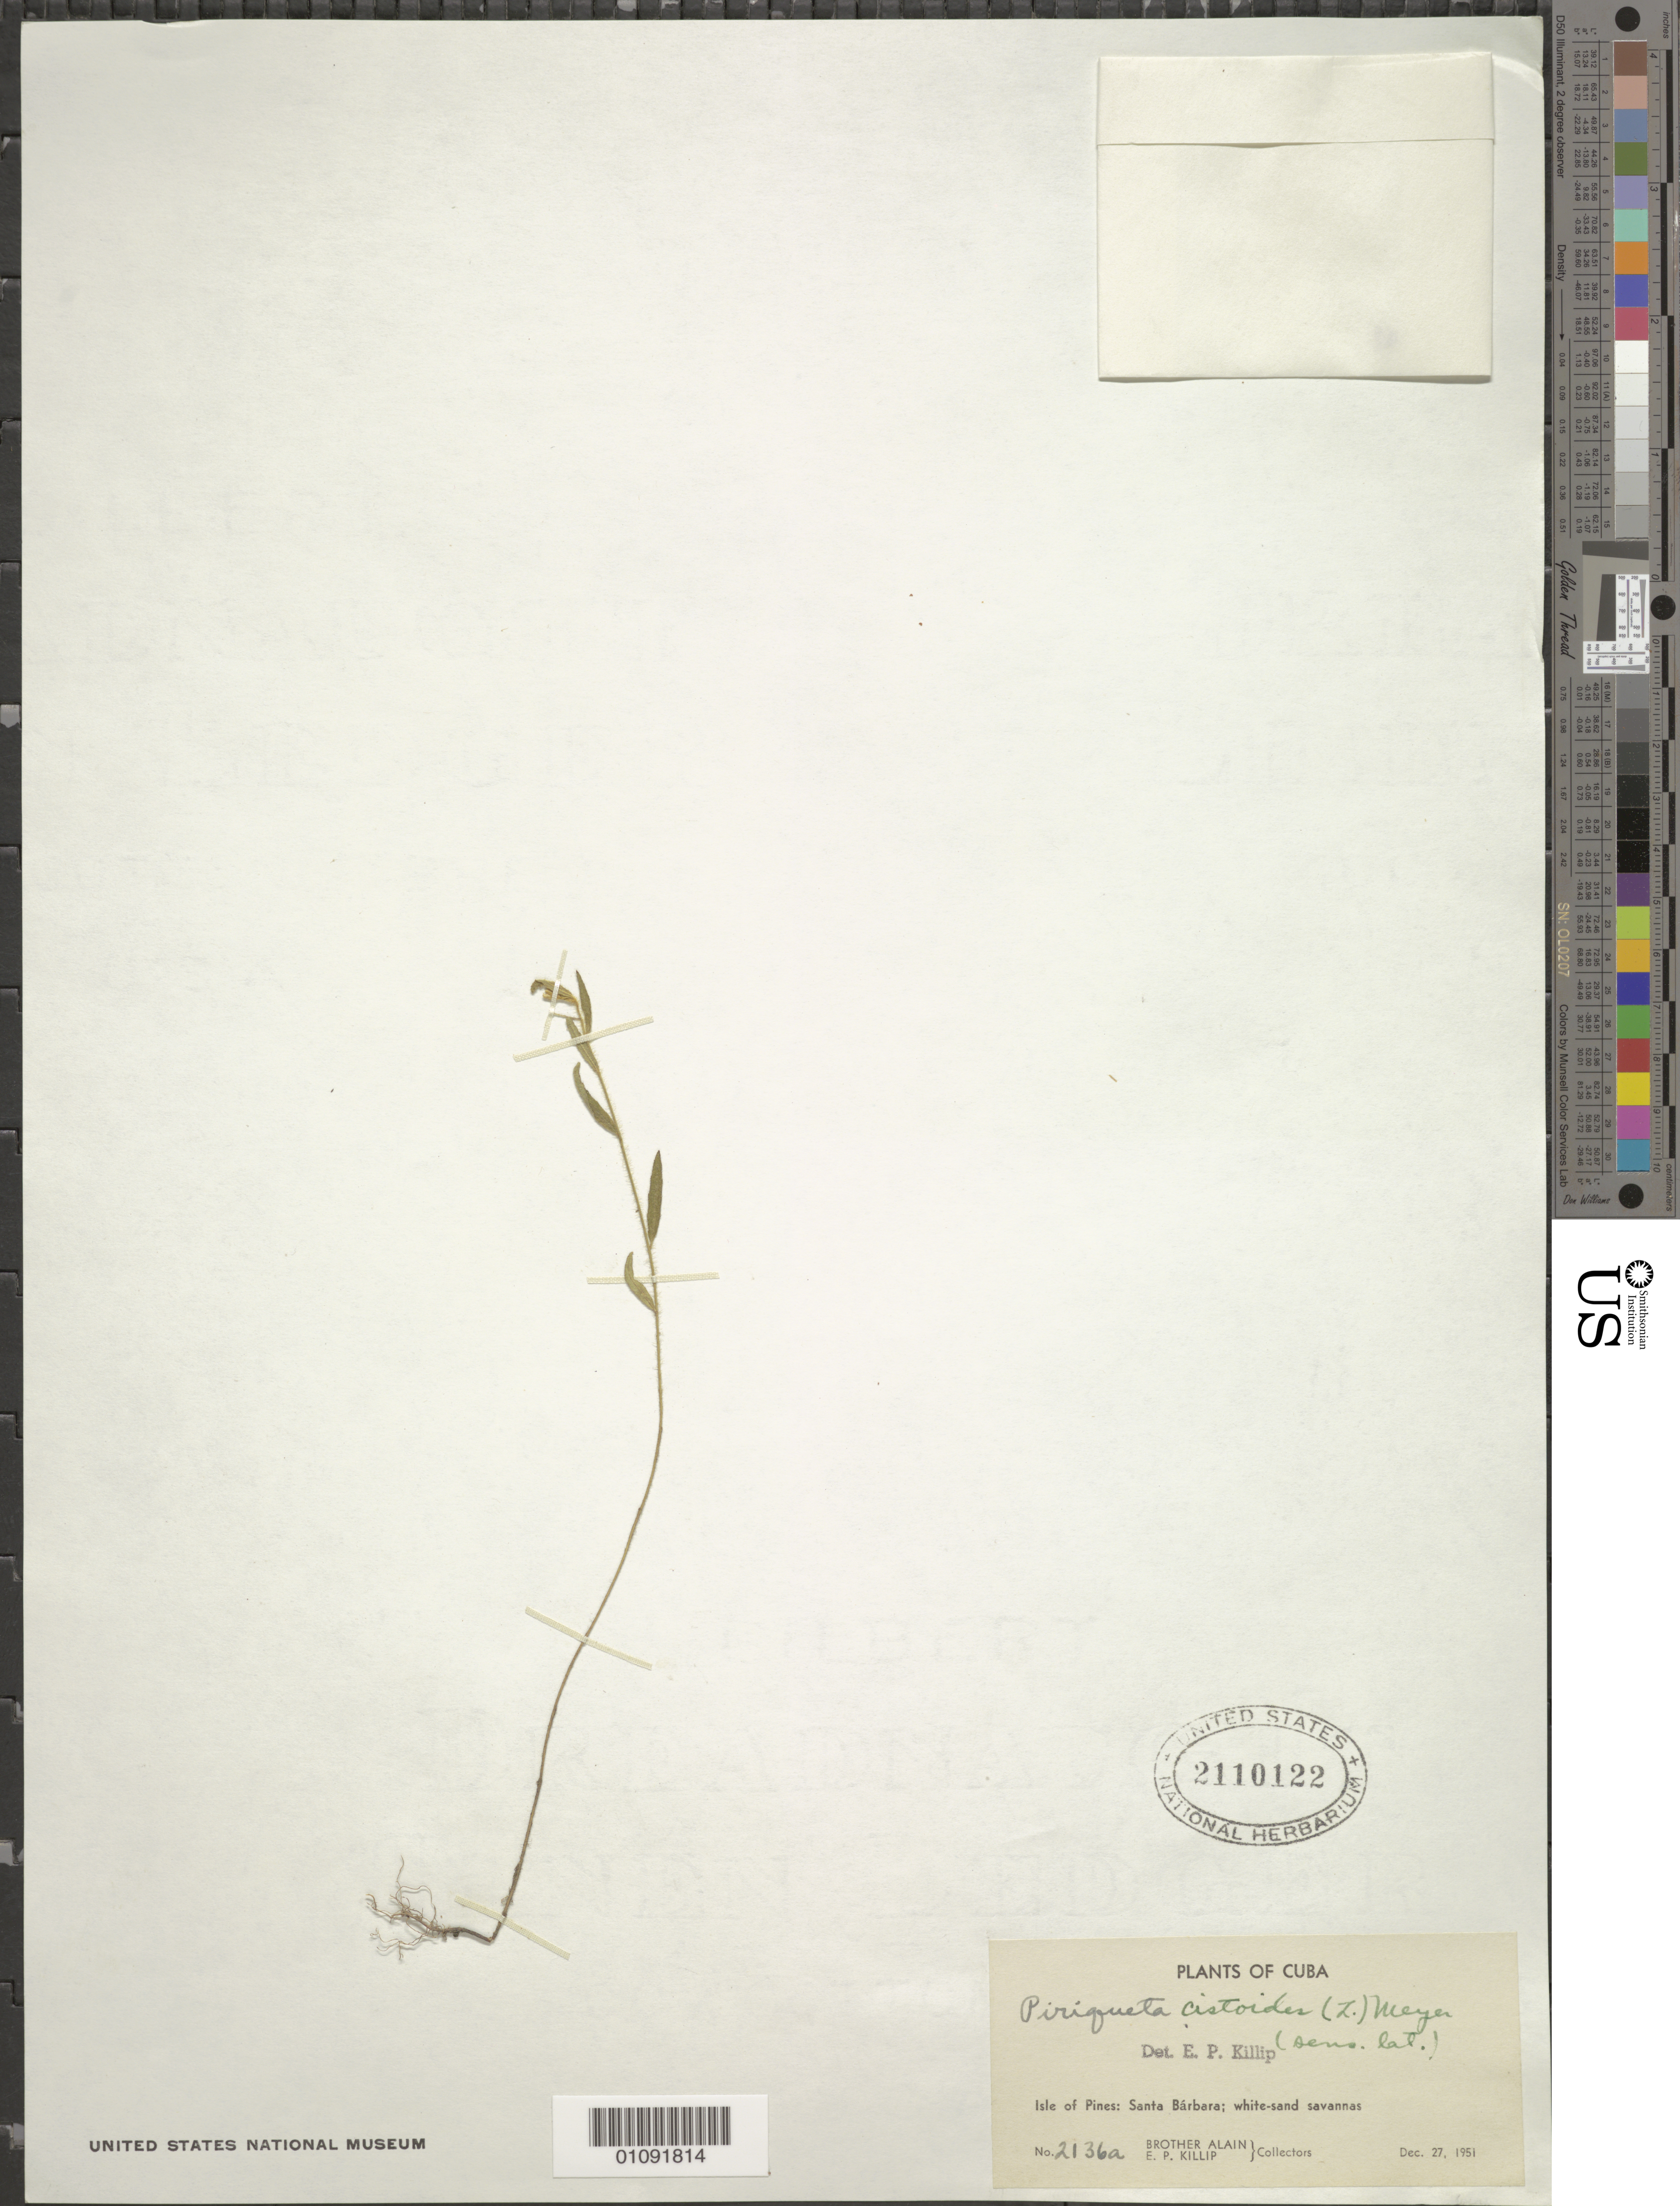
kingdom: Plantae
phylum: Tracheophyta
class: Magnoliopsida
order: Malpighiales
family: Turneraceae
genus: Piriqueta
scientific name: Piriqueta cistoides subsp. cistoides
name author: (L.) Griseb.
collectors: A. H. Liogier & E. P. Killip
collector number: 2136a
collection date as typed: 27 Dec 1951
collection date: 1951-12-27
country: Cuba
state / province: Isla de La Juventud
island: Isla de la Juventud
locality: Isle of Pines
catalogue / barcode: US 2110122